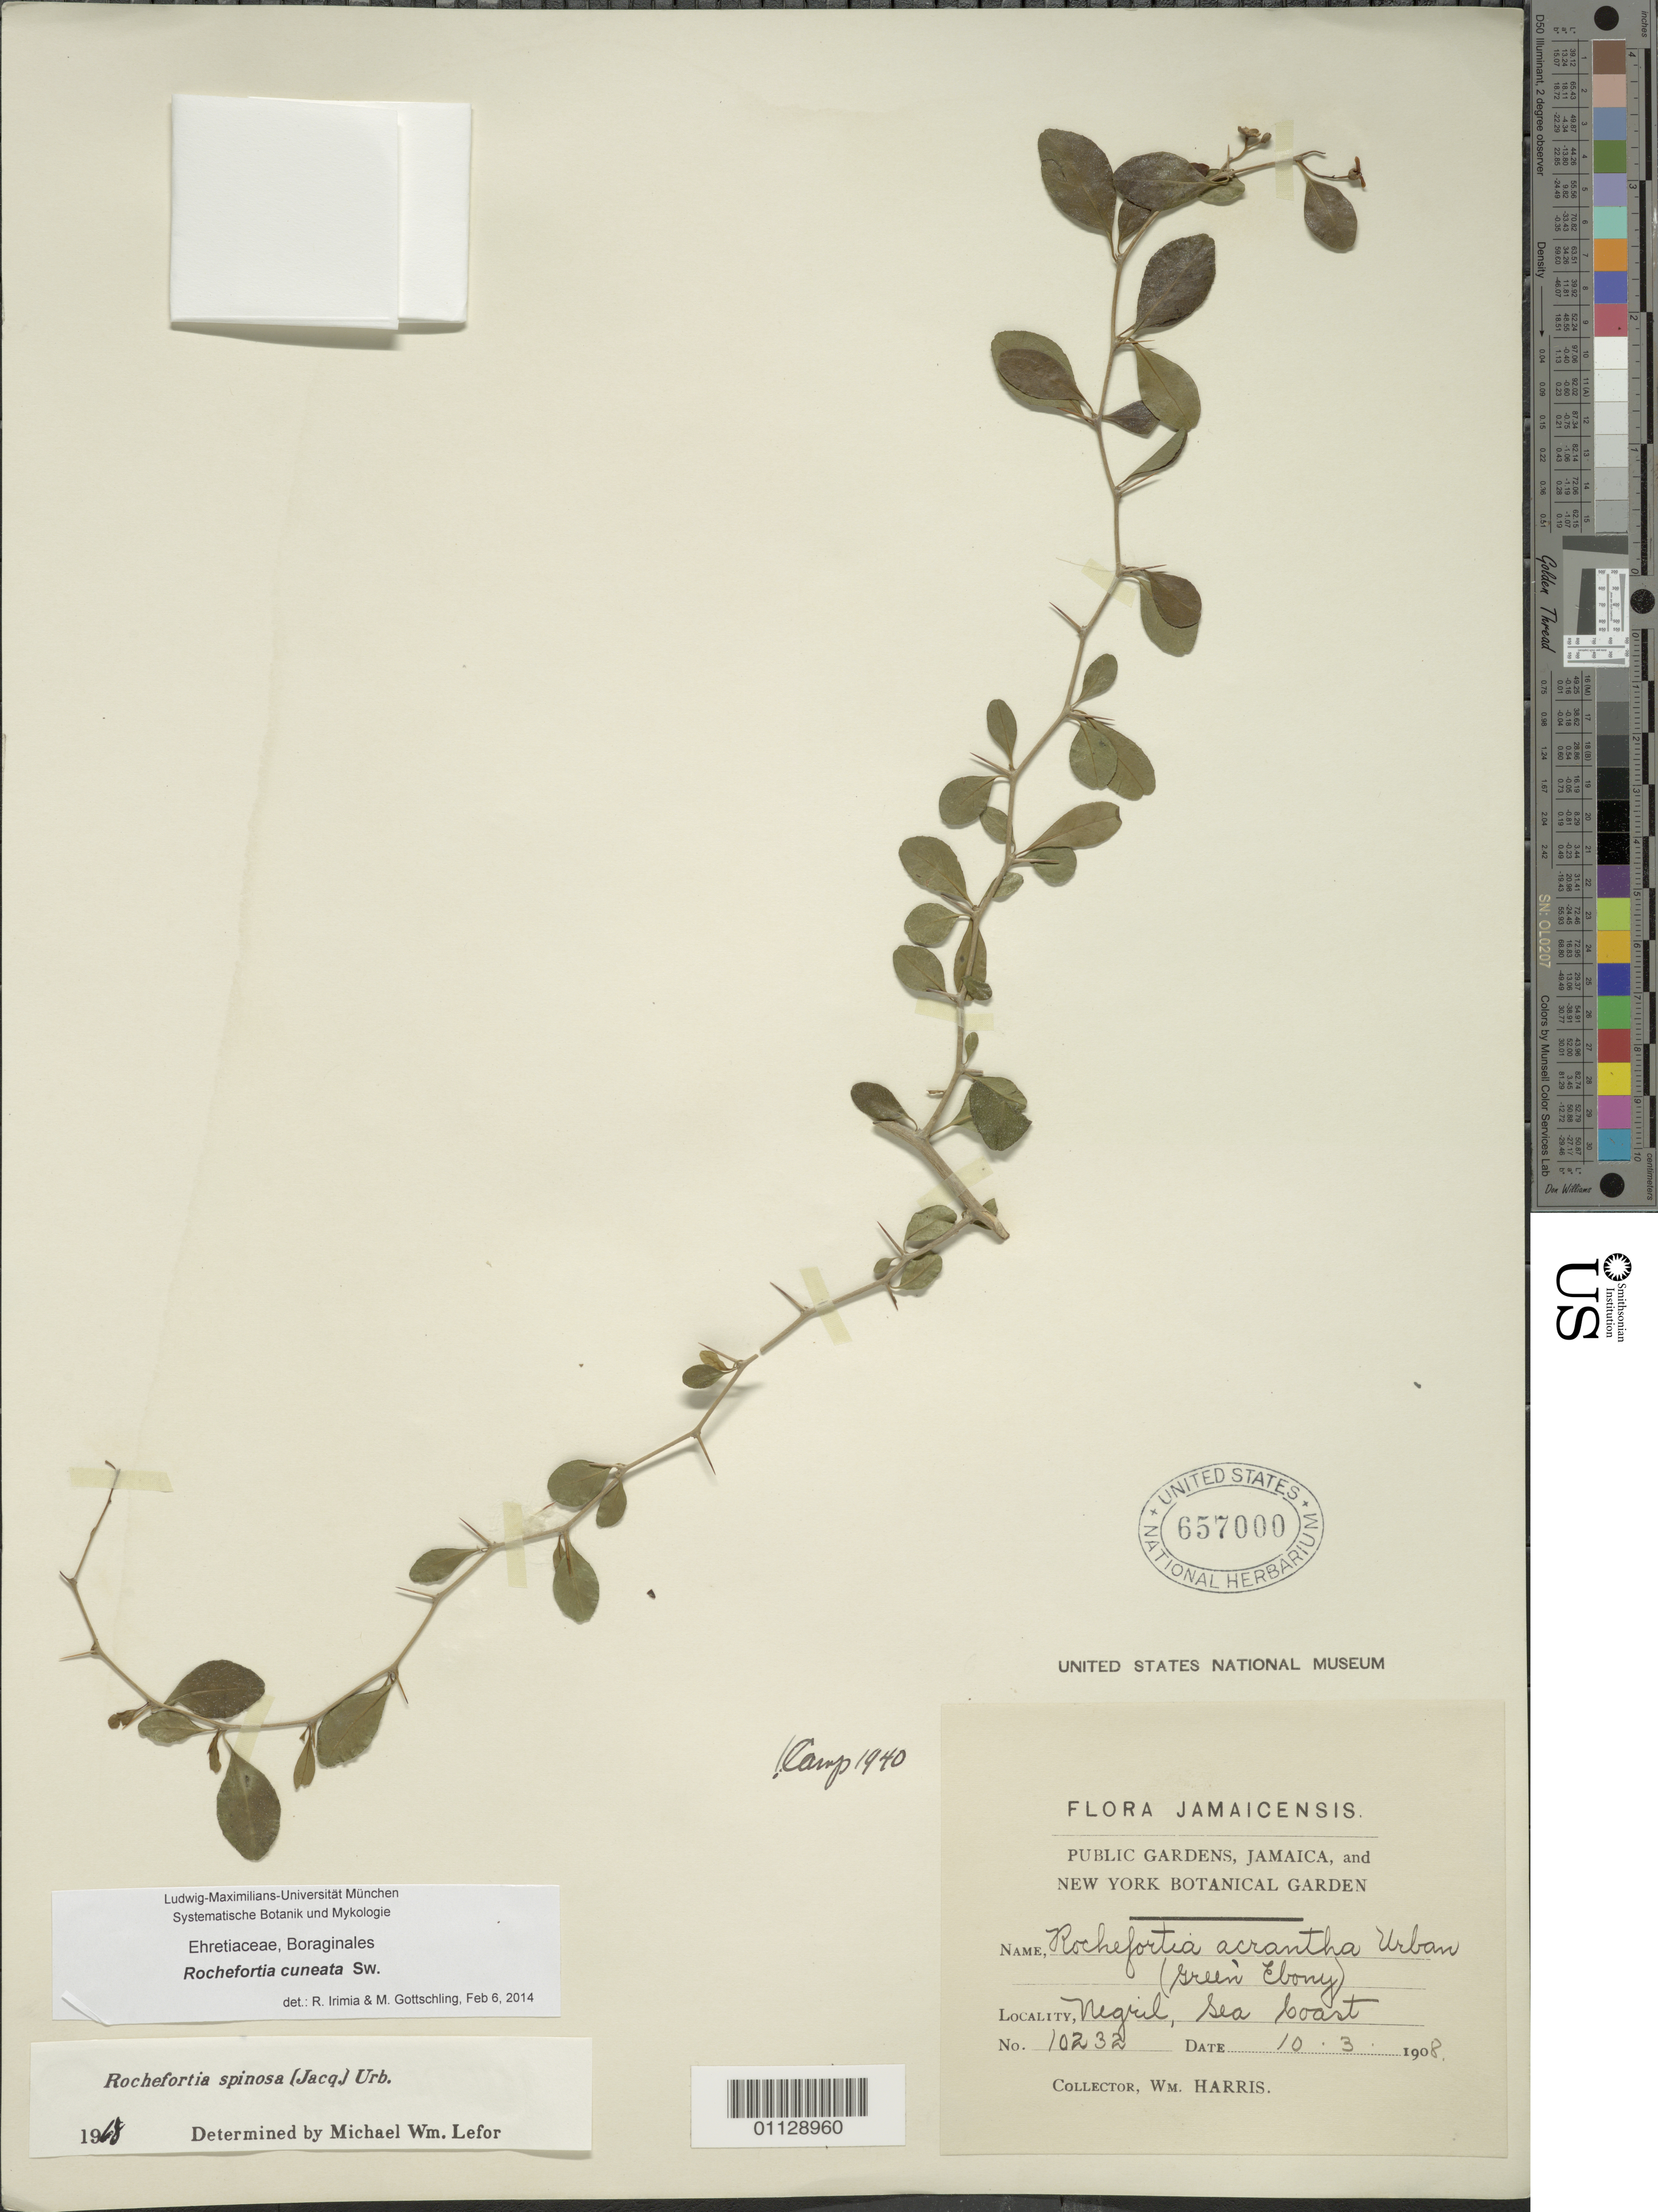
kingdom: Plantae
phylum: Tracheophyta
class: Magnoliopsida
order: Boraginales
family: Ehretiaceae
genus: Rochefortia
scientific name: Rochefortia spinosa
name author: (Jacq.) Urb.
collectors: W. Harris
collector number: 10232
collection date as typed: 10 Mar 1908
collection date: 1908-03-10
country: Jamaica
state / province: Hanover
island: Jamaica I.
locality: Negril, Sea boast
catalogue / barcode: US 657000